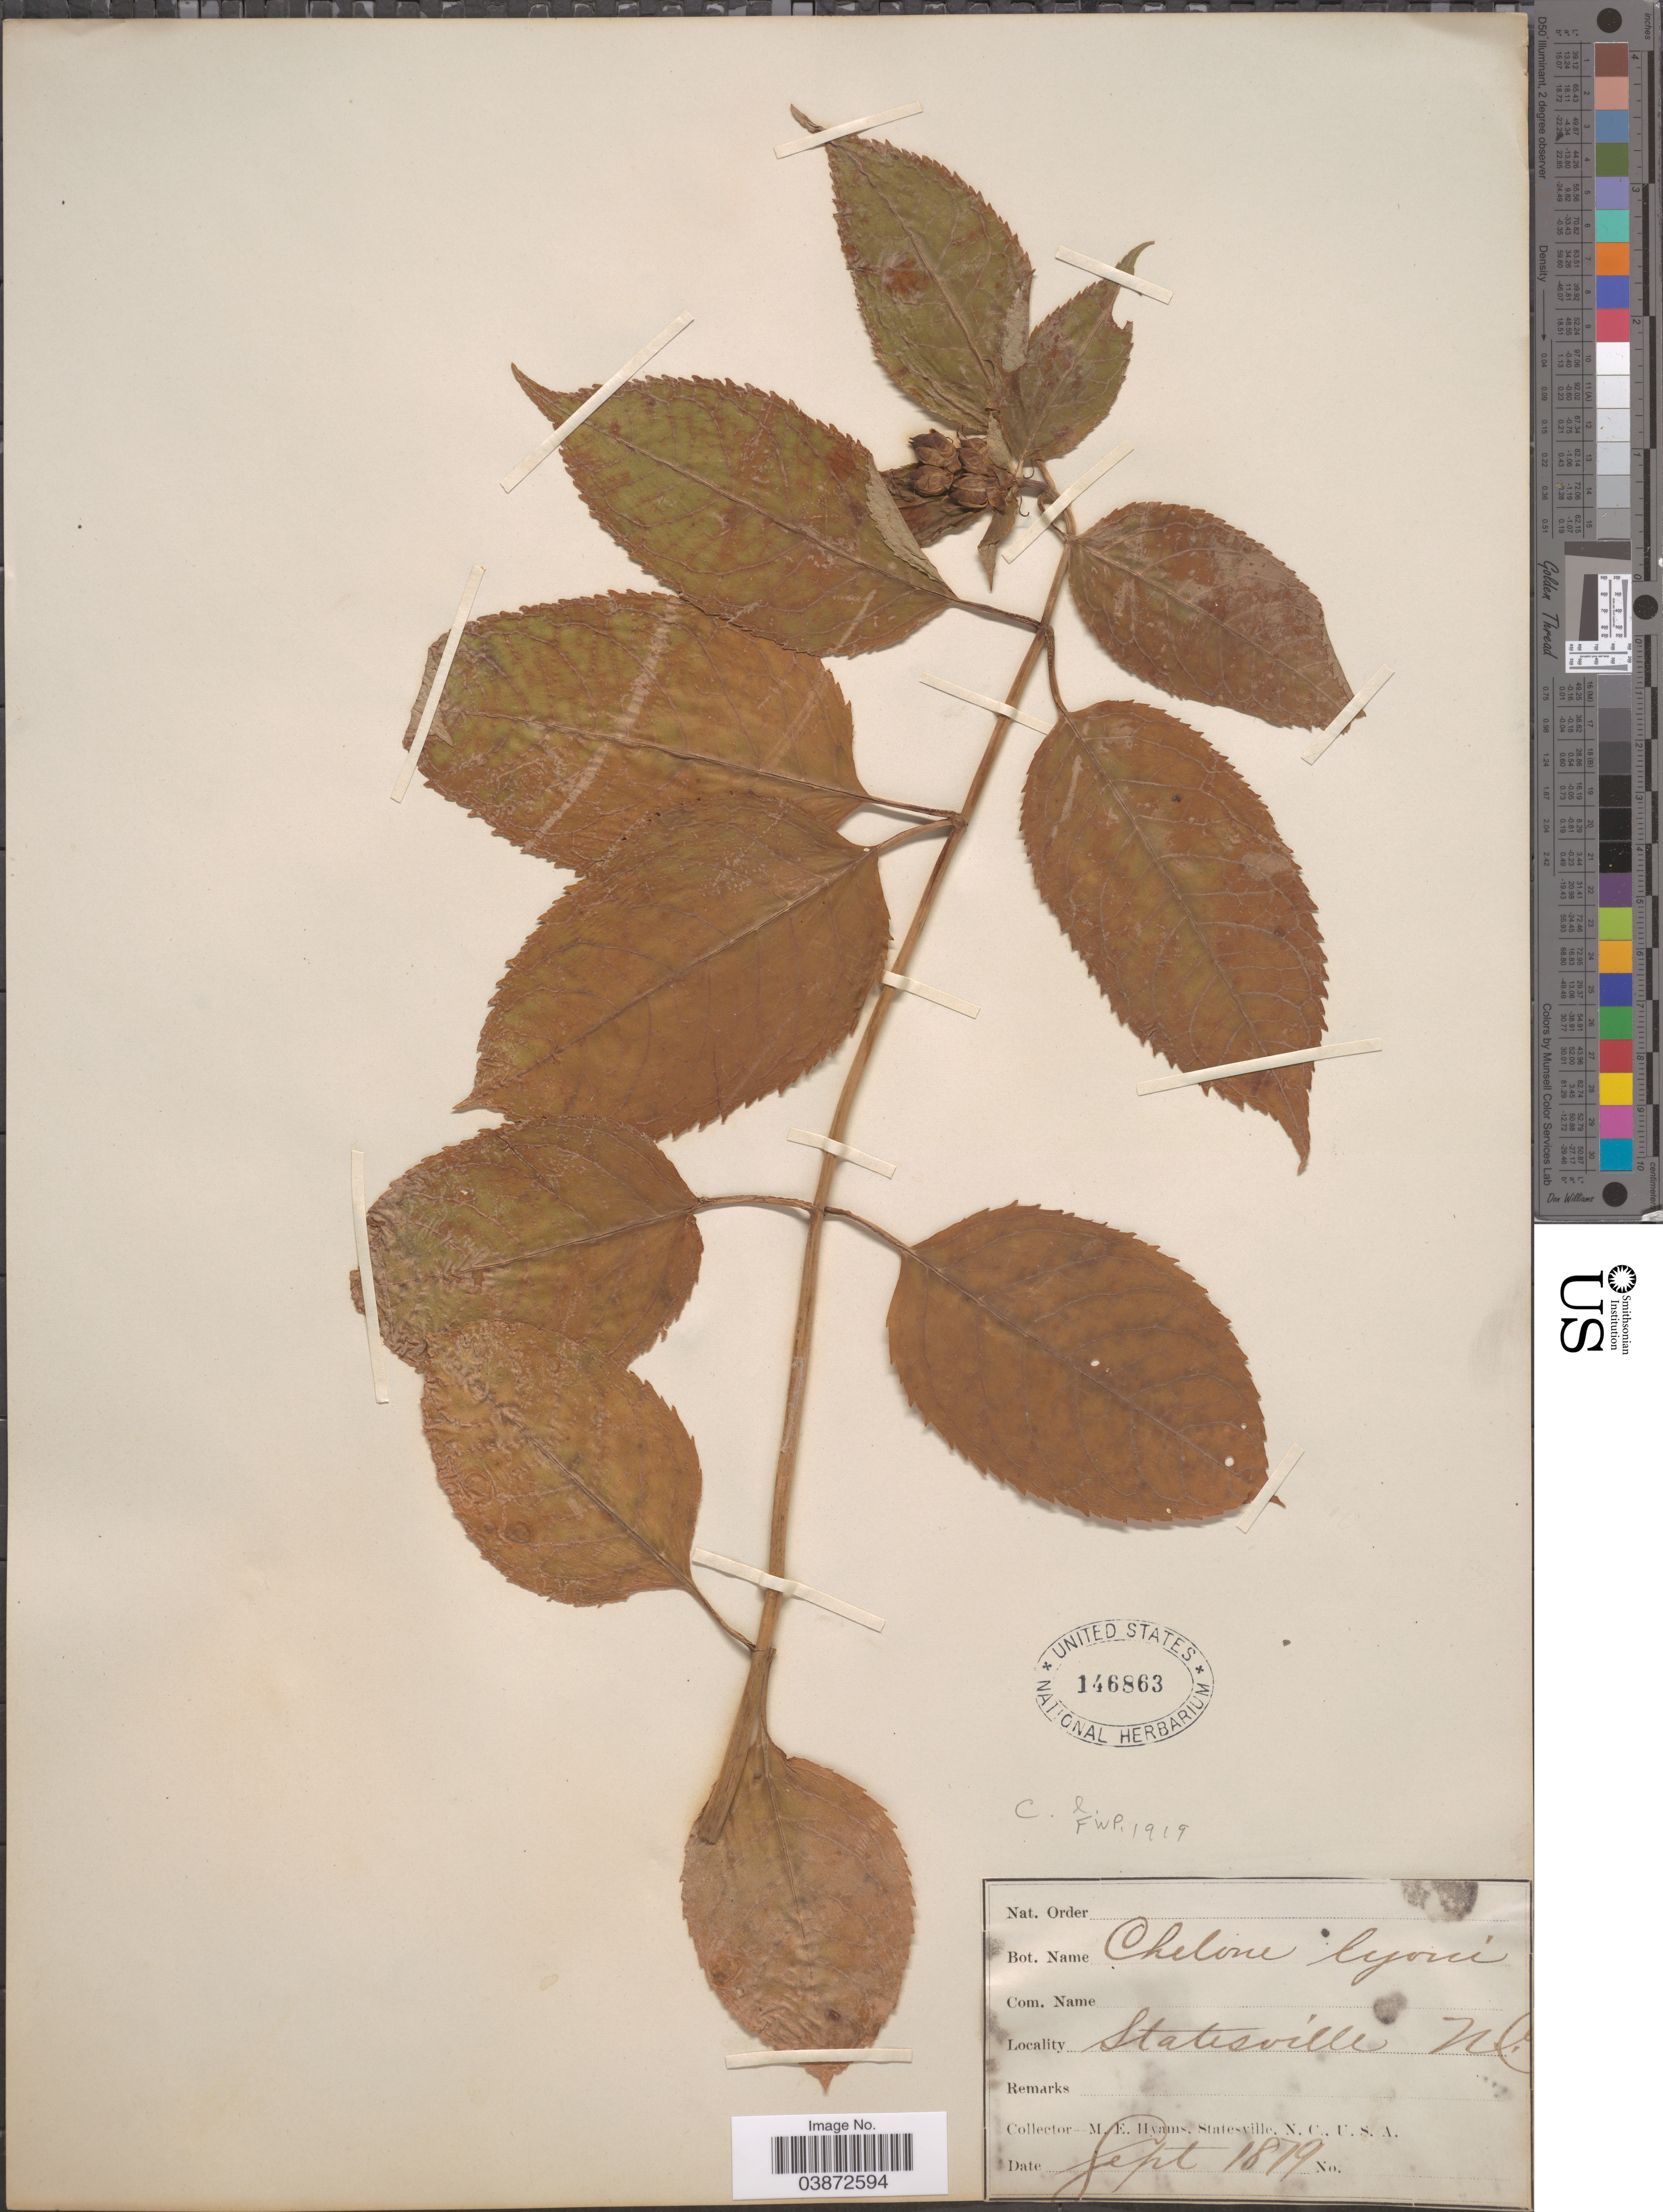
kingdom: Plantae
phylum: Tracheophyta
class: Magnoliopsida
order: Lamiales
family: Plantaginaceae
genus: Chelone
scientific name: Chelone lyonii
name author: Pursh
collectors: M. E. Hyams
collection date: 1879-09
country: United States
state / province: North Carolina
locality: Statesville.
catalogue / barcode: US 146863